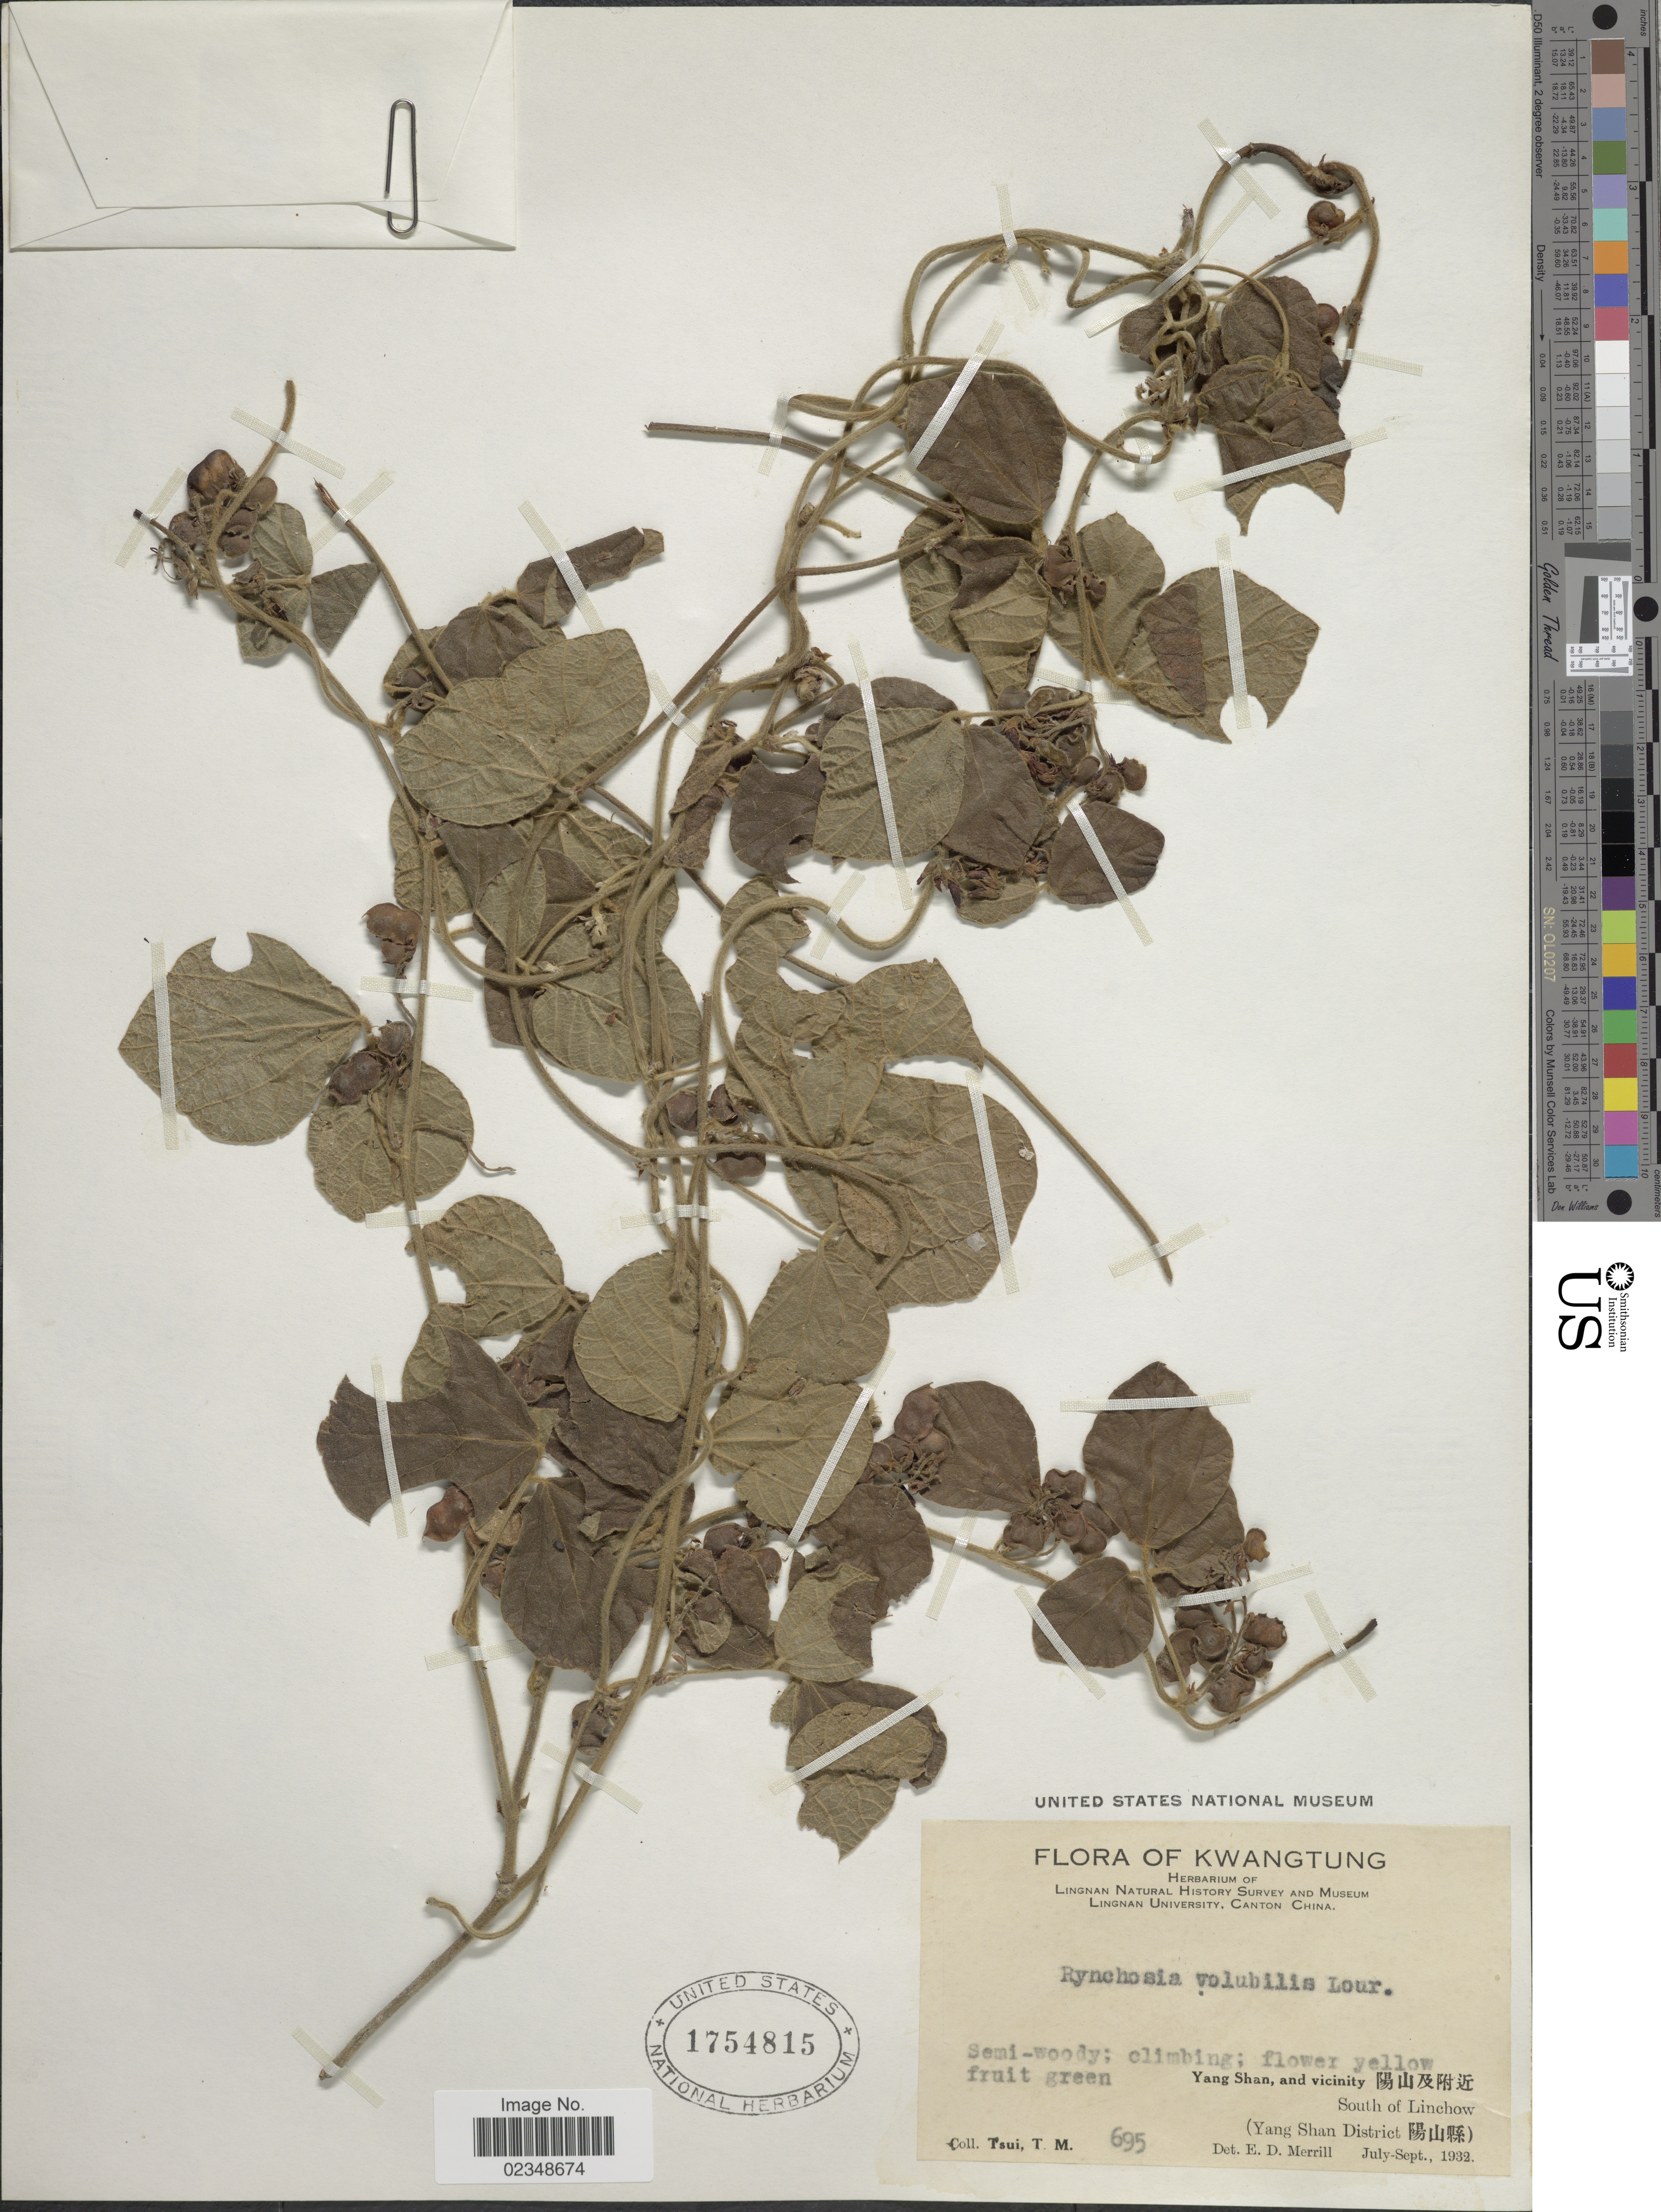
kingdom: Plantae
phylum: Tracheophyta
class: Magnoliopsida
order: Fabales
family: Fabaceae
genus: Rhynchosia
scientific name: Rhynchosia volubilis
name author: (Michx.) Wood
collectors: T. Tsui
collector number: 695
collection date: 1932-09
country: China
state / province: Guangdong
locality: Kwangtung, Yang Shan and vicinity, South of Linchow (Yang Shan District)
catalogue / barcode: US 1754815